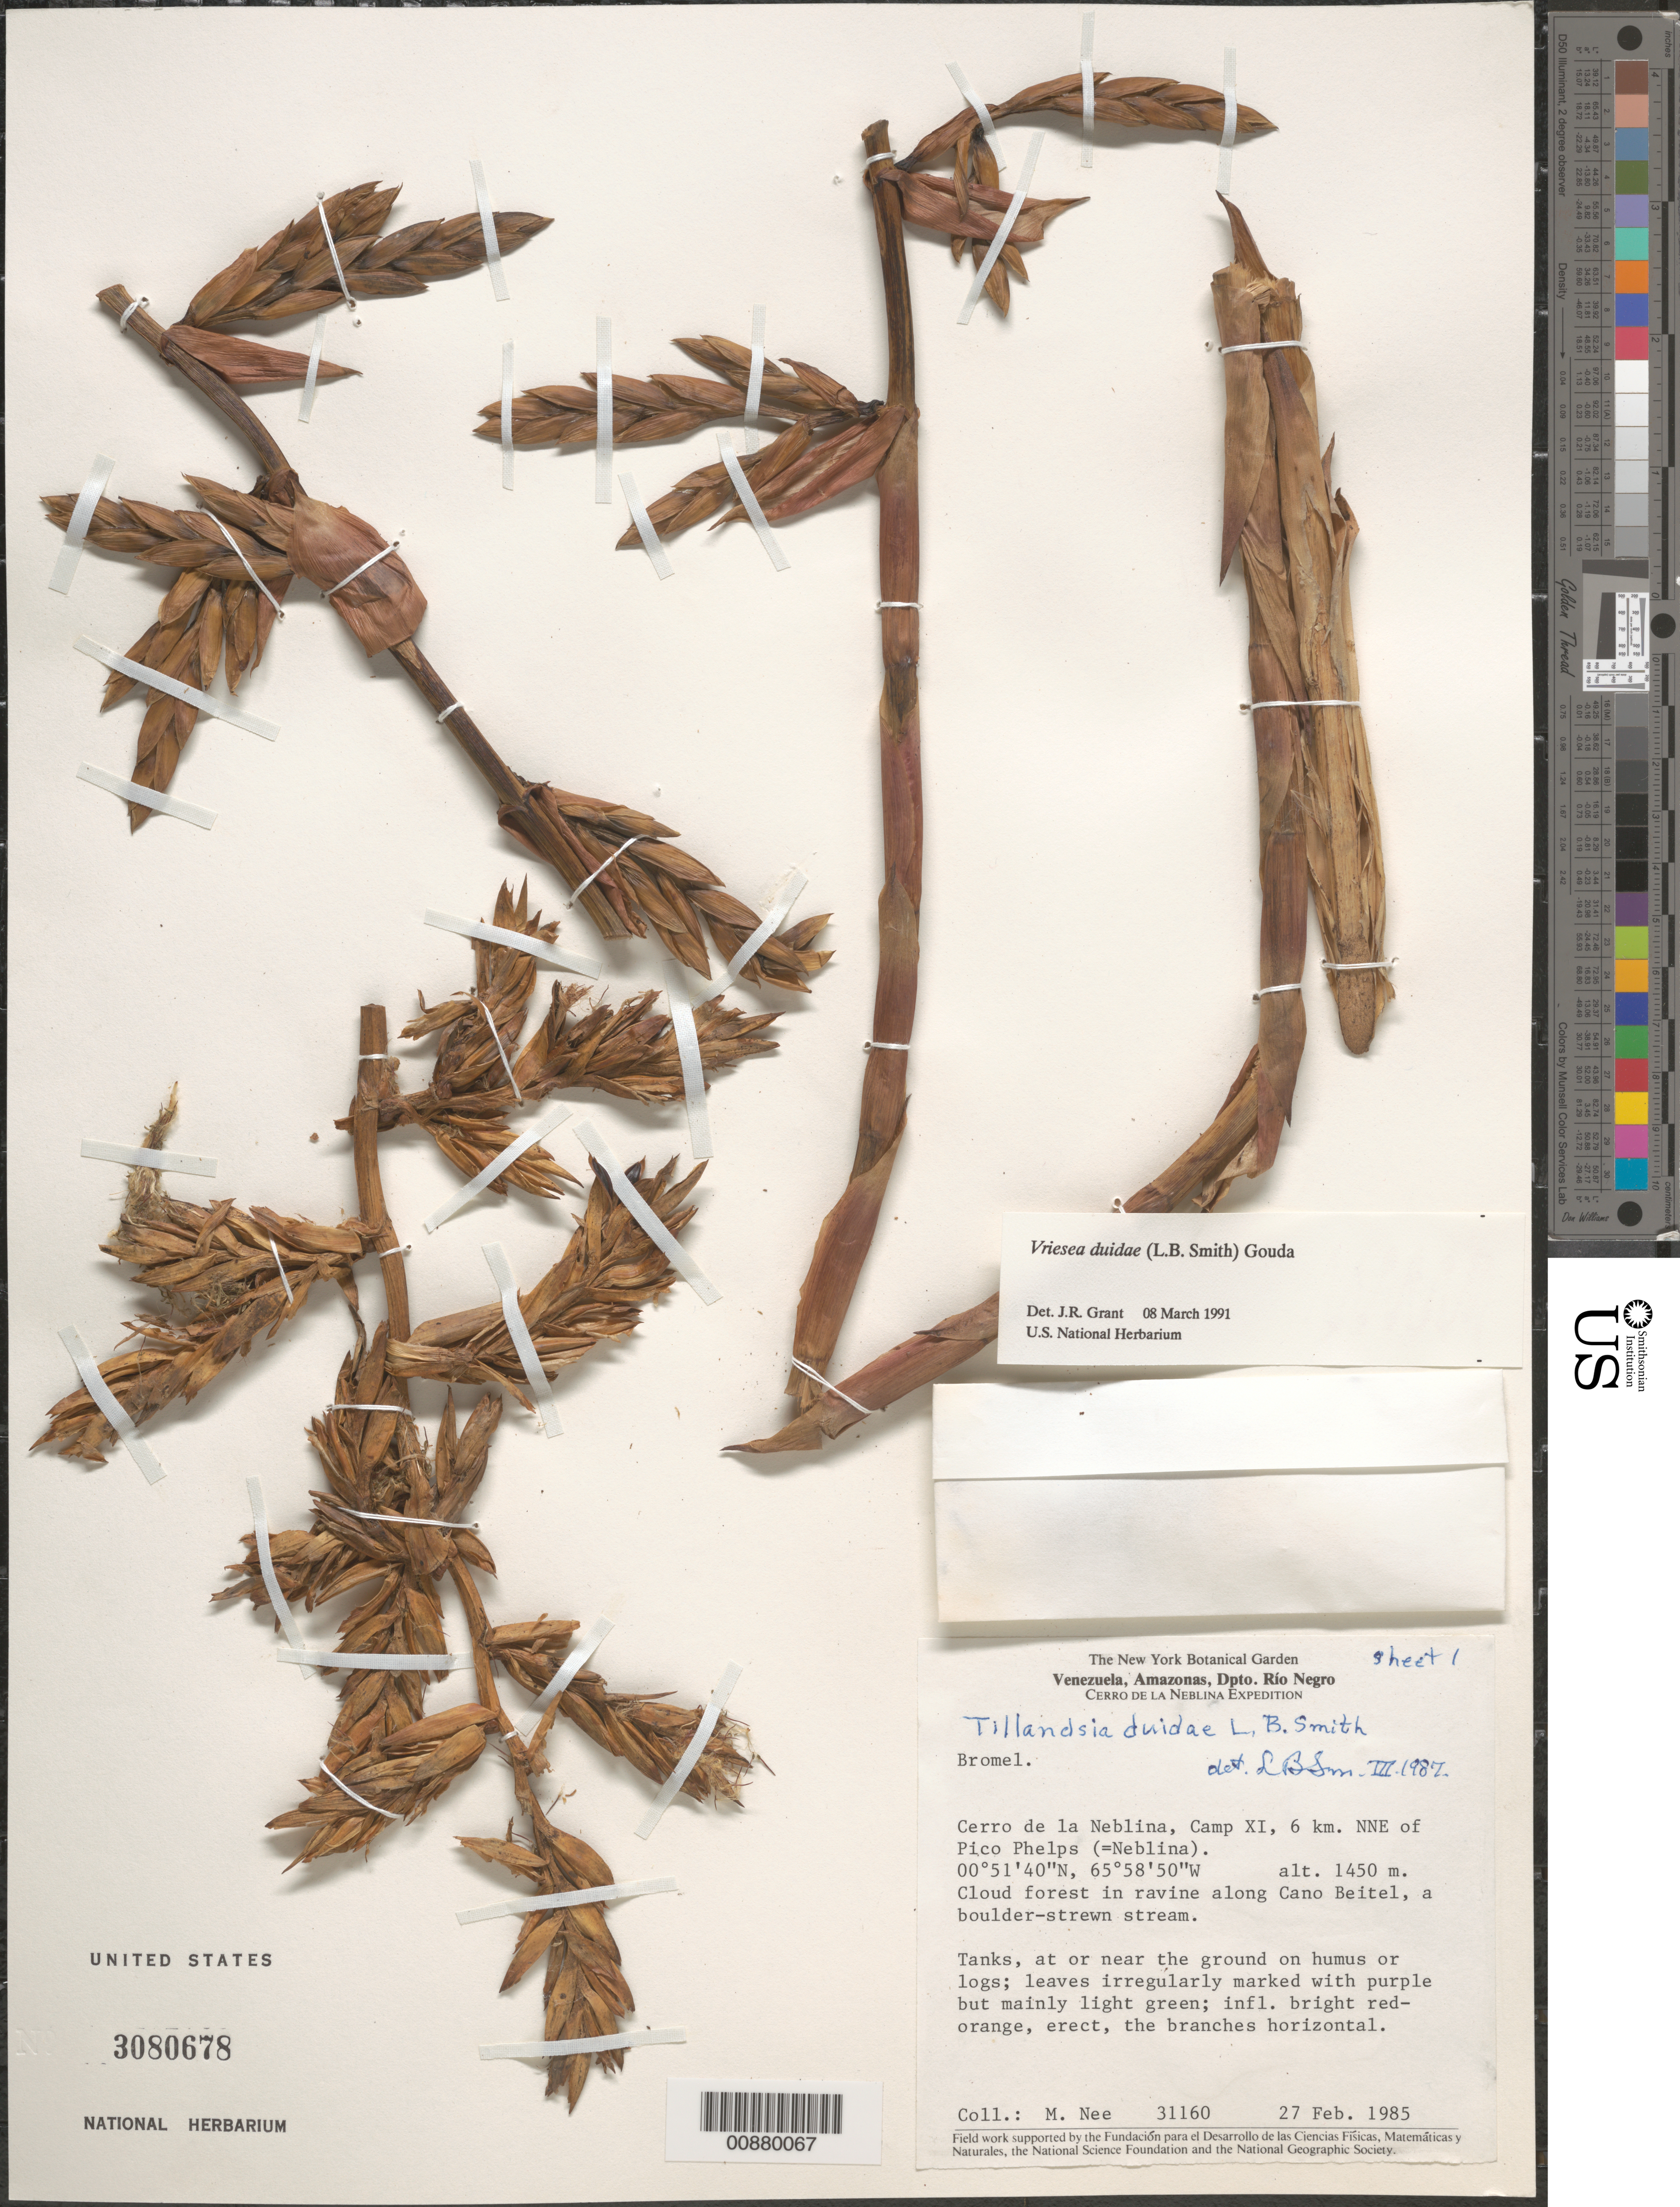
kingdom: Plantae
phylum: Tracheophyta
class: Liliopsida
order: Poales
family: Bromeliaceae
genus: Vriesea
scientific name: Vriesea duidae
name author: (L.B. Sm.) Gouda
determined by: Grant, J. R., (SWITZERLAND)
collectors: M. Nee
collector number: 31160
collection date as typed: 27-Feb-85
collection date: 1985-02-27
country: Venezuela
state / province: Amazonas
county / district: Río Negro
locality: Cerro de La Neblina, Camp XI, 6 km NNE of Pico Phelps (=Neblina), in ravine along Caño Beitel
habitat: Cloud forest in ravine; a boulder-strewn stream; at or near the ground on humus or logs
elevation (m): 1450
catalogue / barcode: US 3080678